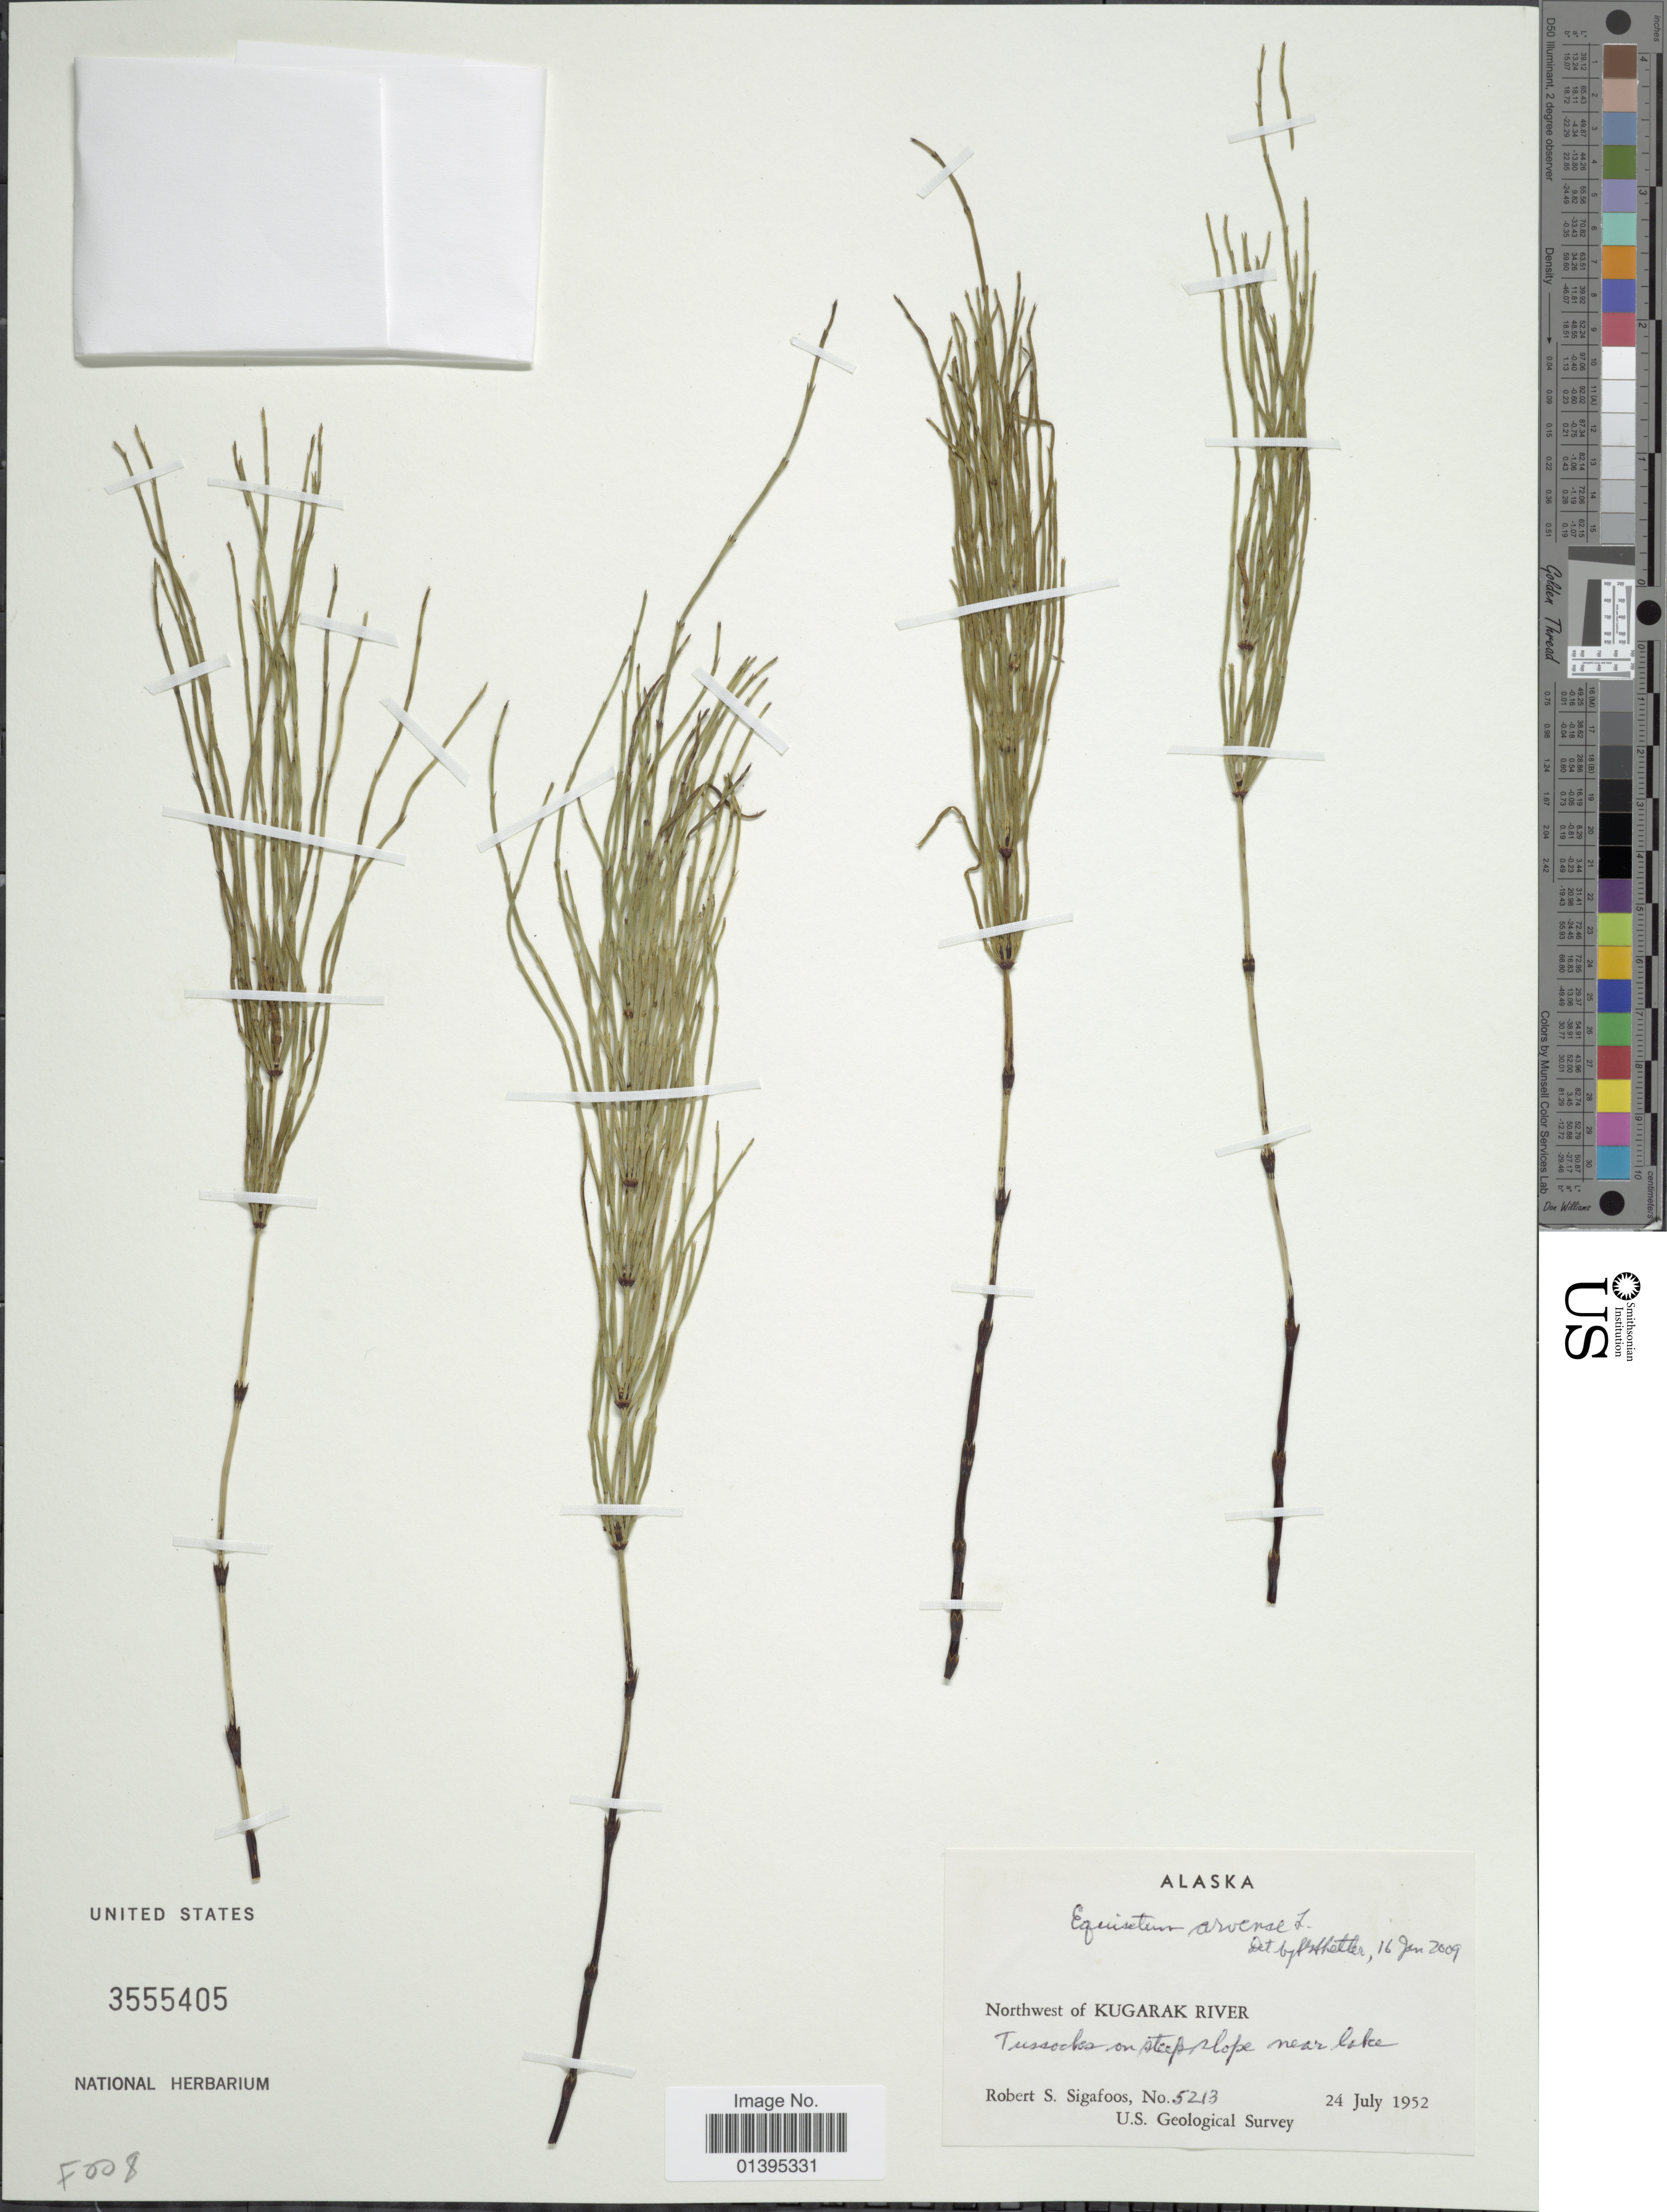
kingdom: Plantae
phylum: Tracheophyta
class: Polypodiopsida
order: Equisetales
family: Equisetaceae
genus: Equisetum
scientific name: Equisetum arvense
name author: L.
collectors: R. Sigafoos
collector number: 5213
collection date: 1952-07-24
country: United States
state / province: Alaska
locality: Northwest of Kugarak river, tussocks on steep slope near lake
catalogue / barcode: US 3555405